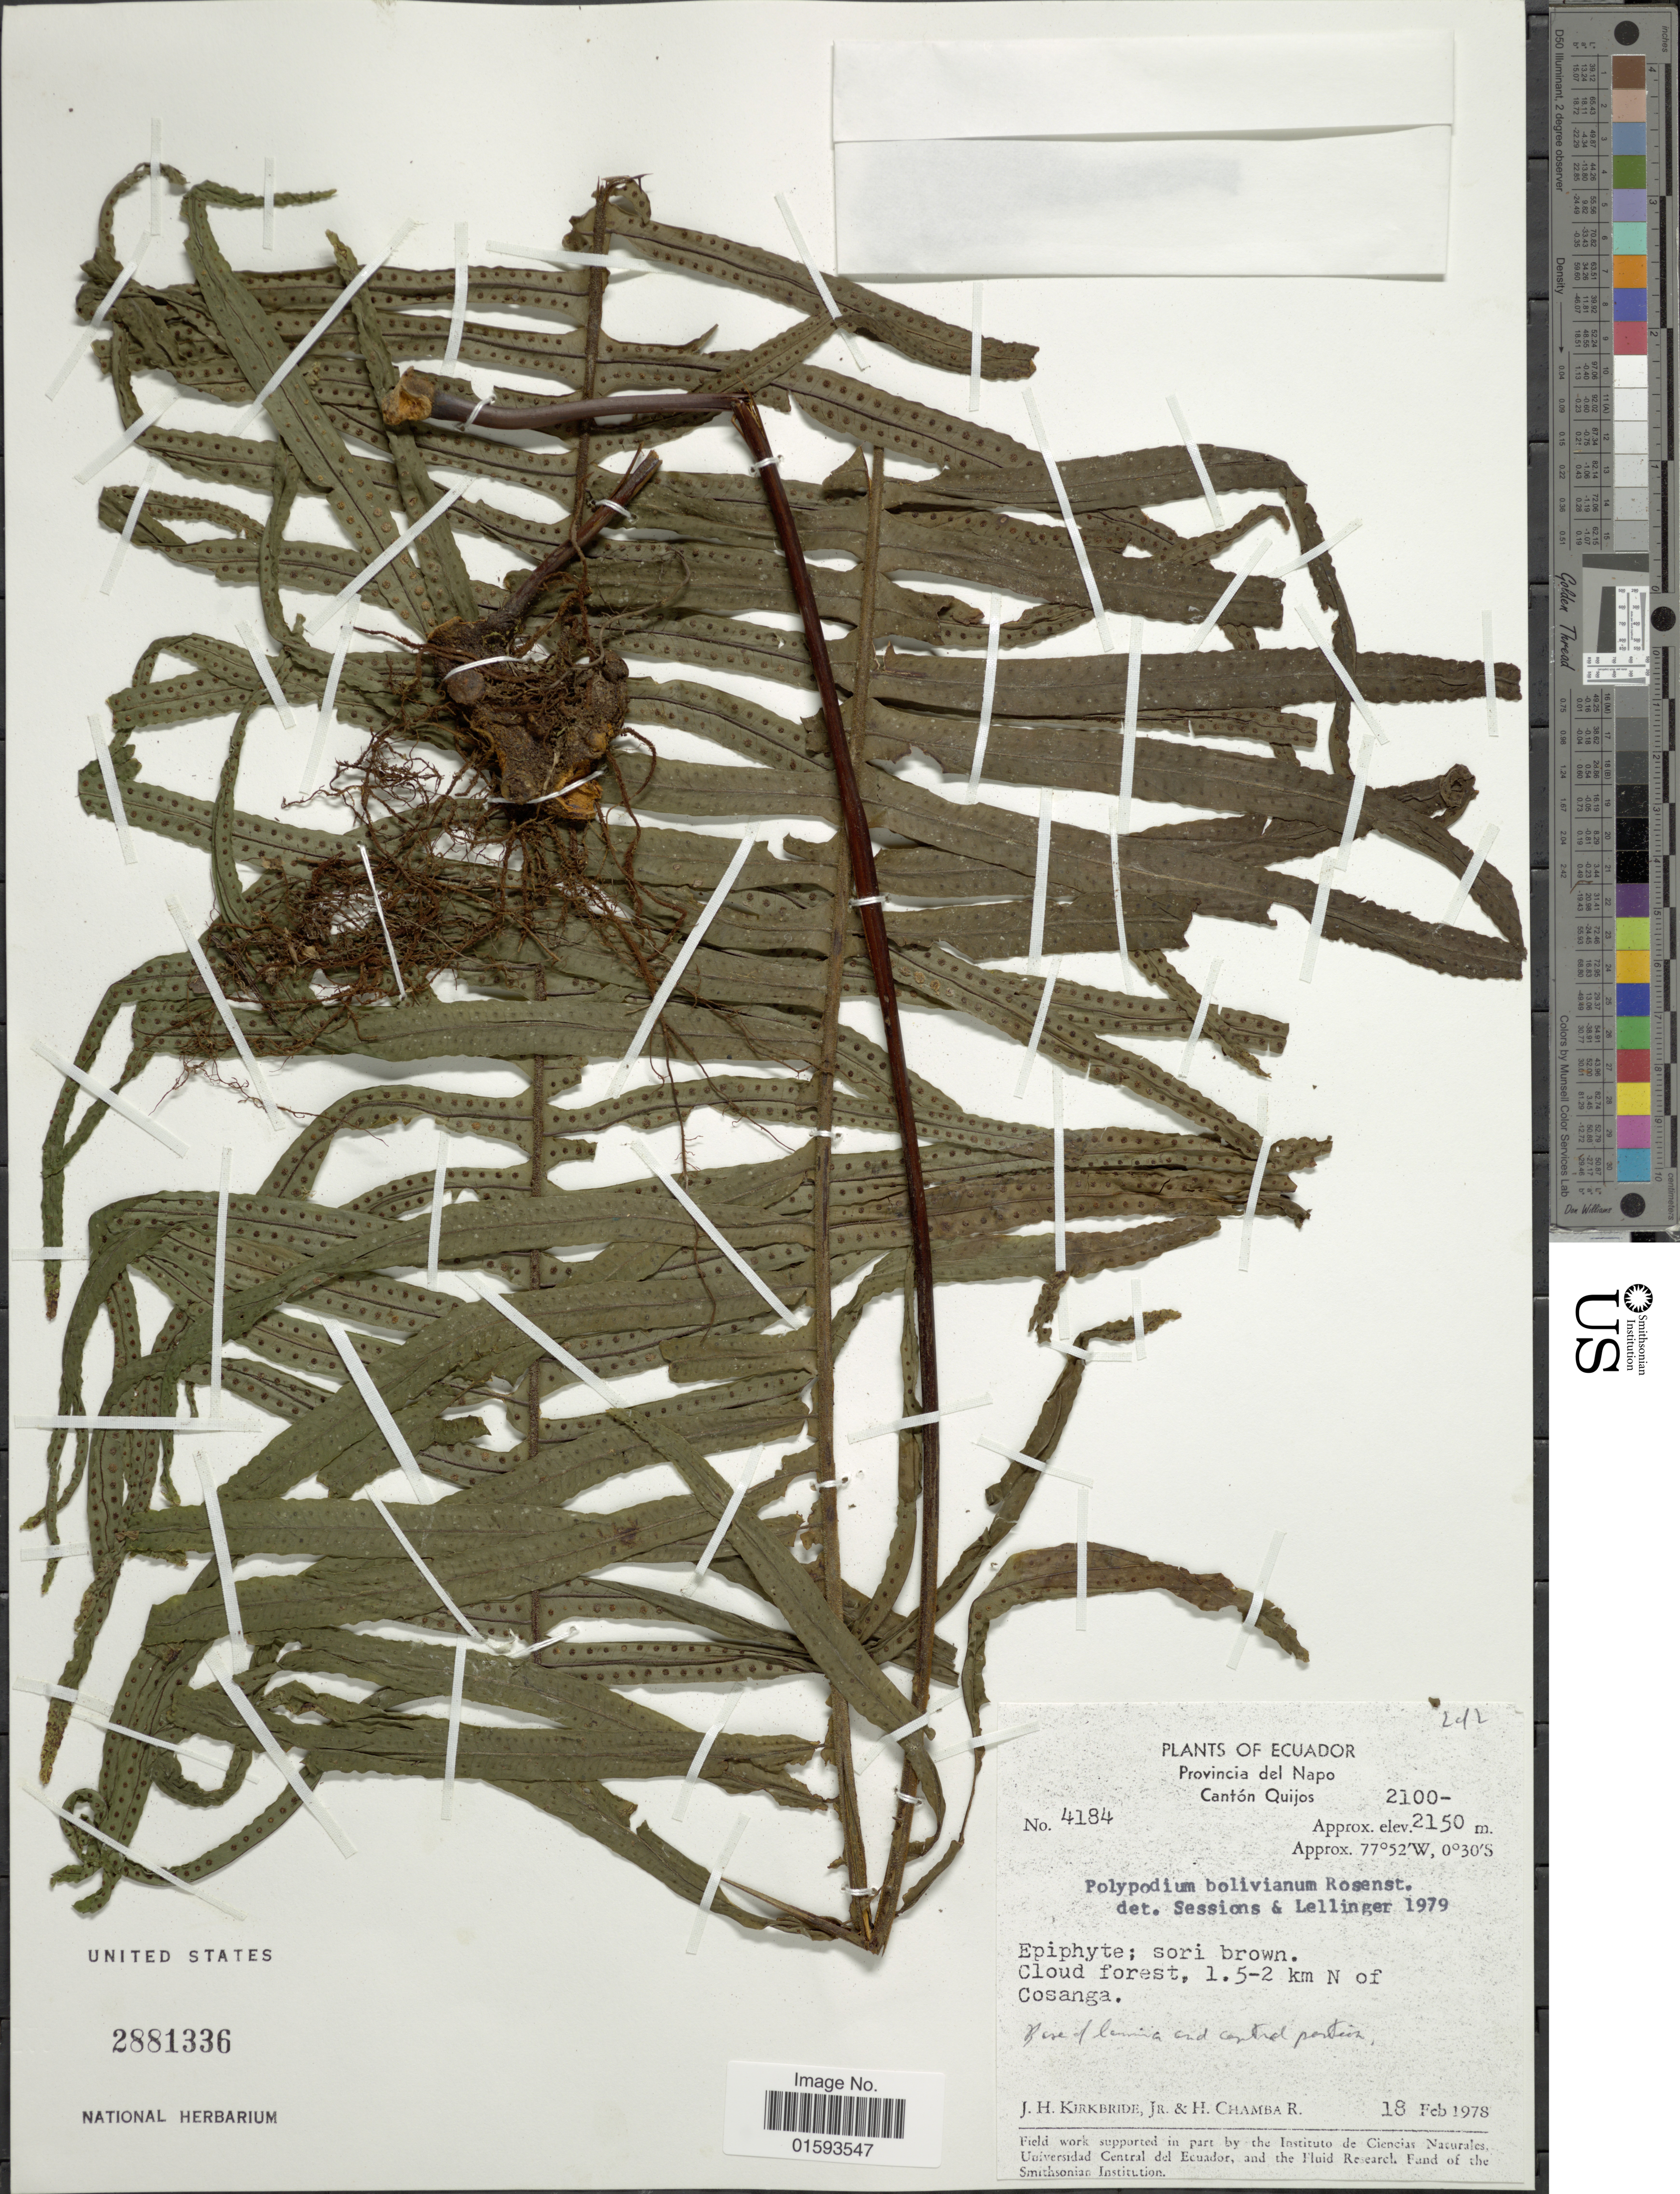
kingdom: Plantae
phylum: Tracheophyta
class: Polypodiopsida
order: Polypodiales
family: Polypodiaceae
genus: Pecluma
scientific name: Pecluma divaricata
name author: (E. Fourn.) Mickel & Beitel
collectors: J. H. Kirkbride & H. Chamba-R.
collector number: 4184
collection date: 1978-02-18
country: Ecuador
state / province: Napo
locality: Canton Quijos, Epiphyte; sori brown. Cloud forest, 1. 5 - 2 km N of Cosanga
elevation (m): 2100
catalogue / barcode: US 2881336